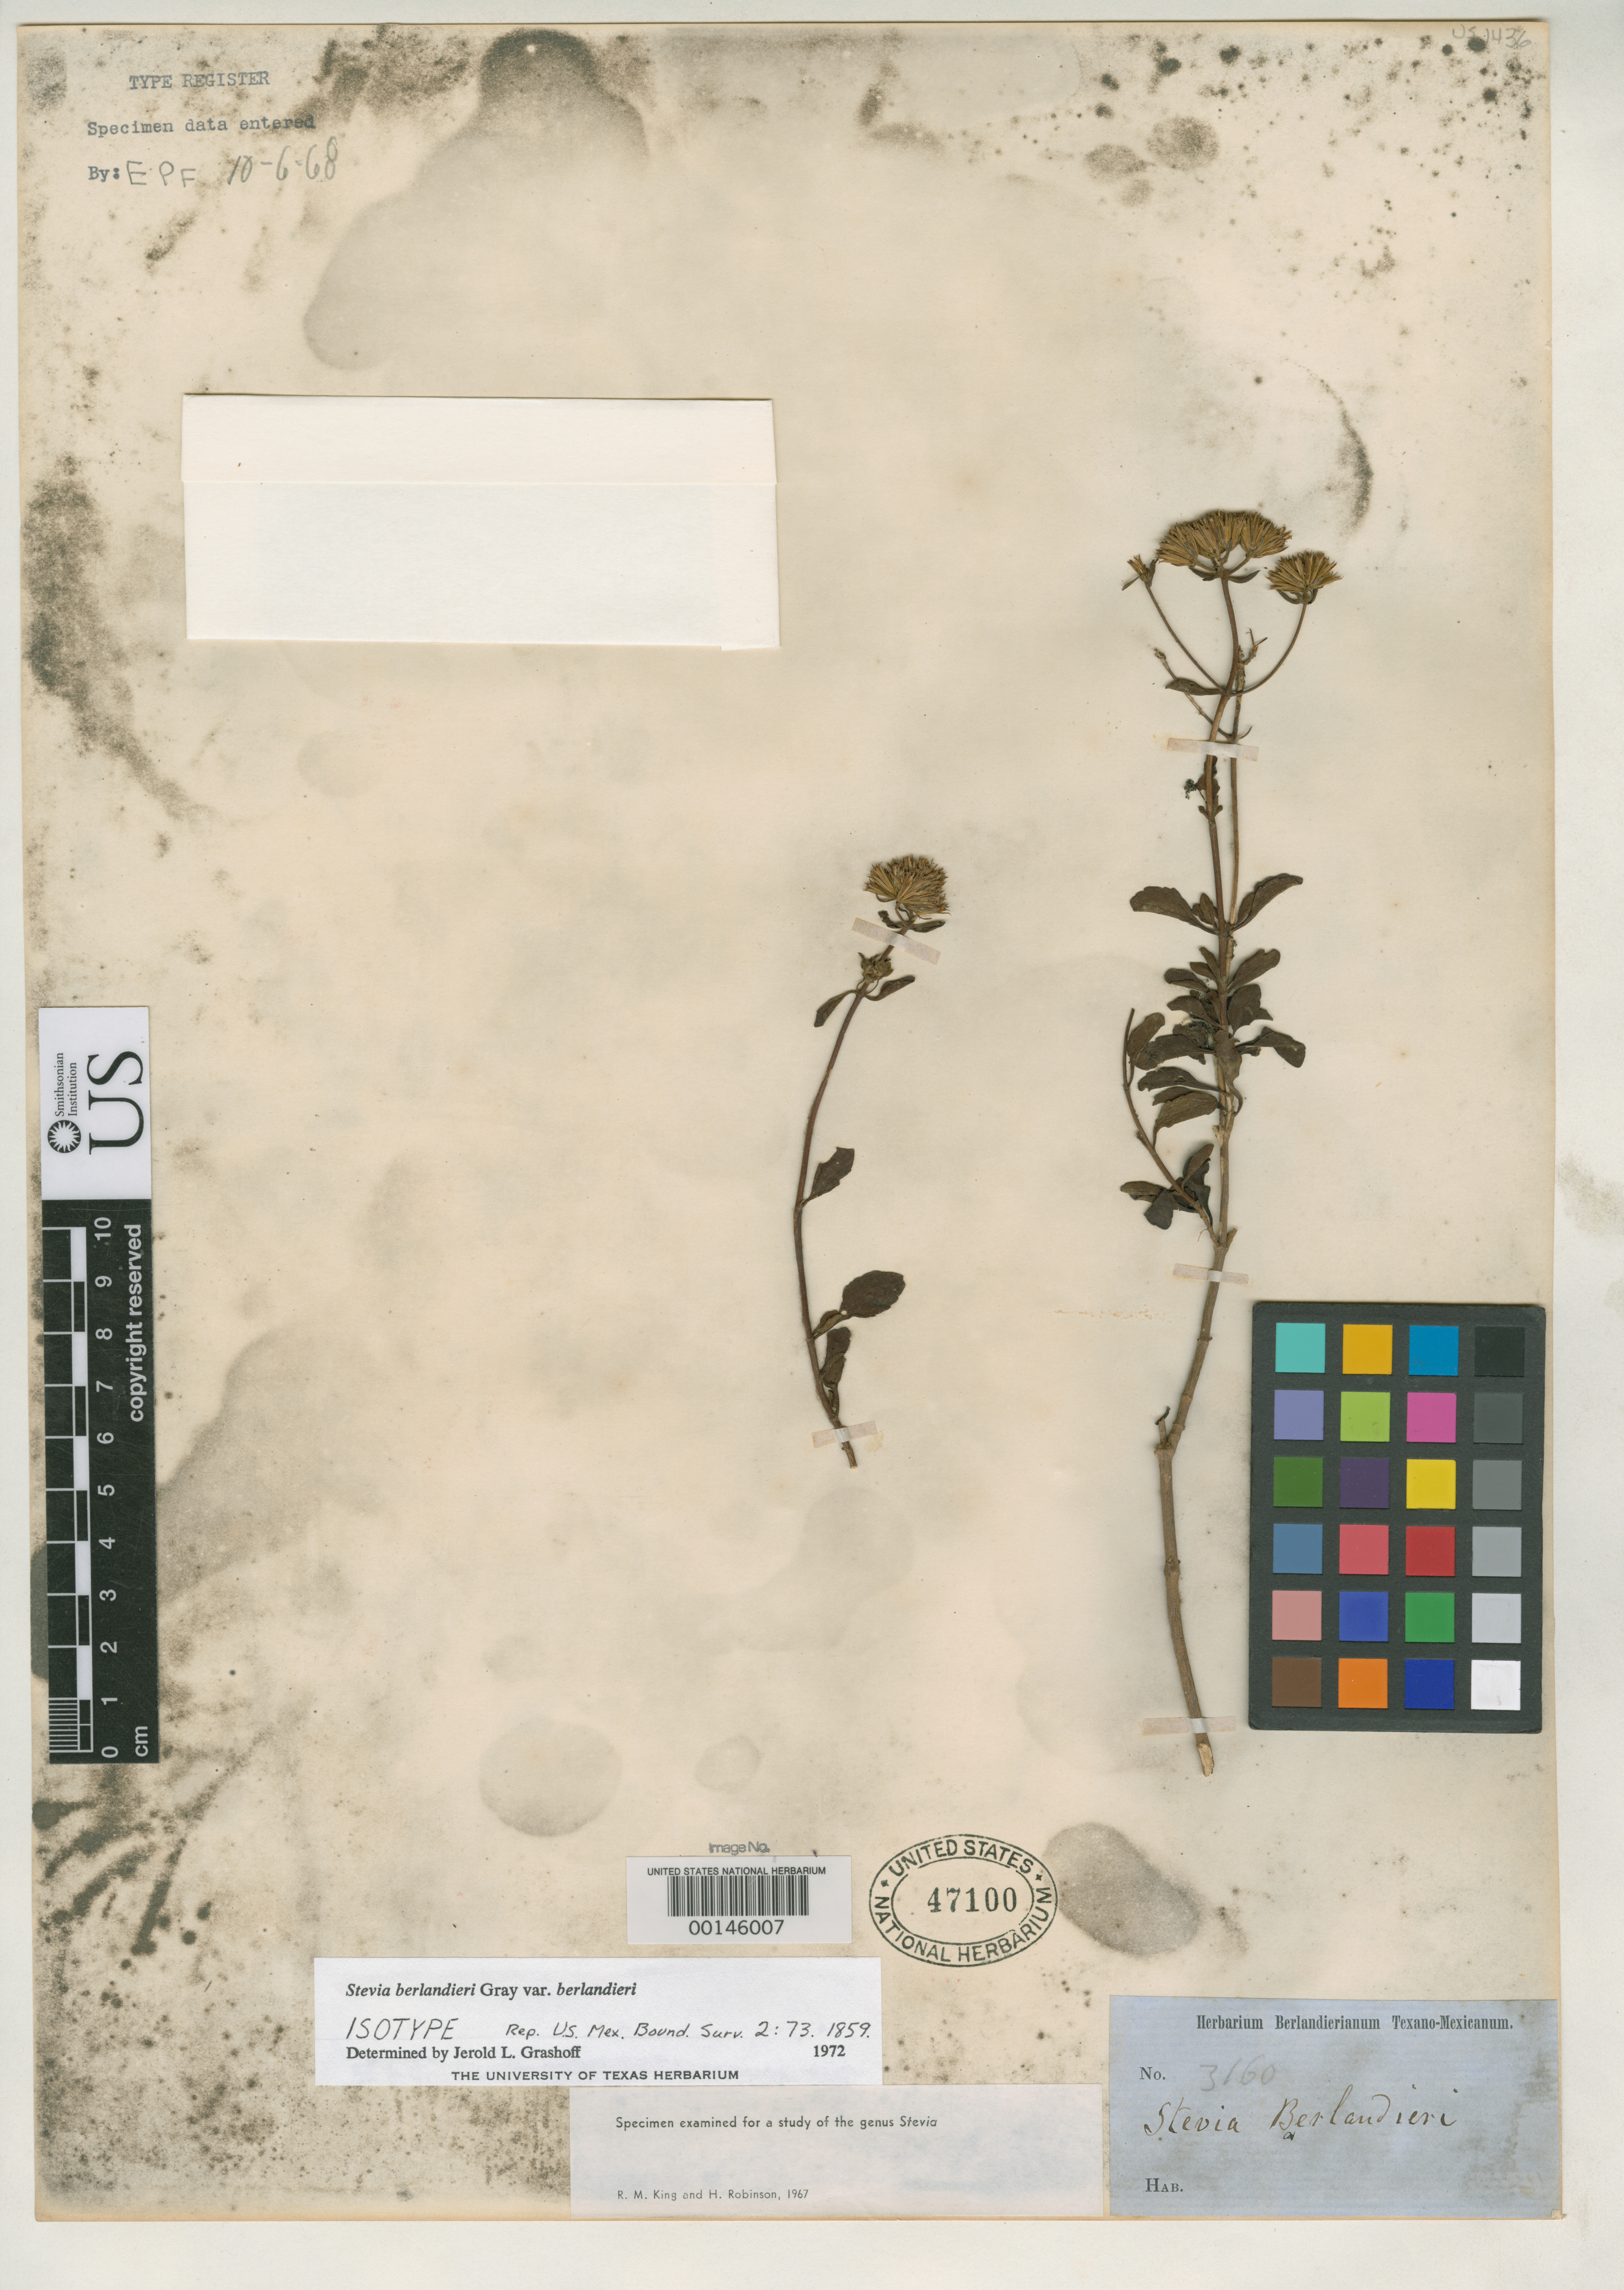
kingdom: Plantae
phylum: Tracheophyta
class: Magnoliopsida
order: Asterales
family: Asteraceae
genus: Stevia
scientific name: Stevia berlandieri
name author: A. Gray in Emory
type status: Isotype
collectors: J. L. Berlandier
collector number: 3160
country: Mexico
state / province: Tamaulipas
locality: San Carlos.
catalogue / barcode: US 47100